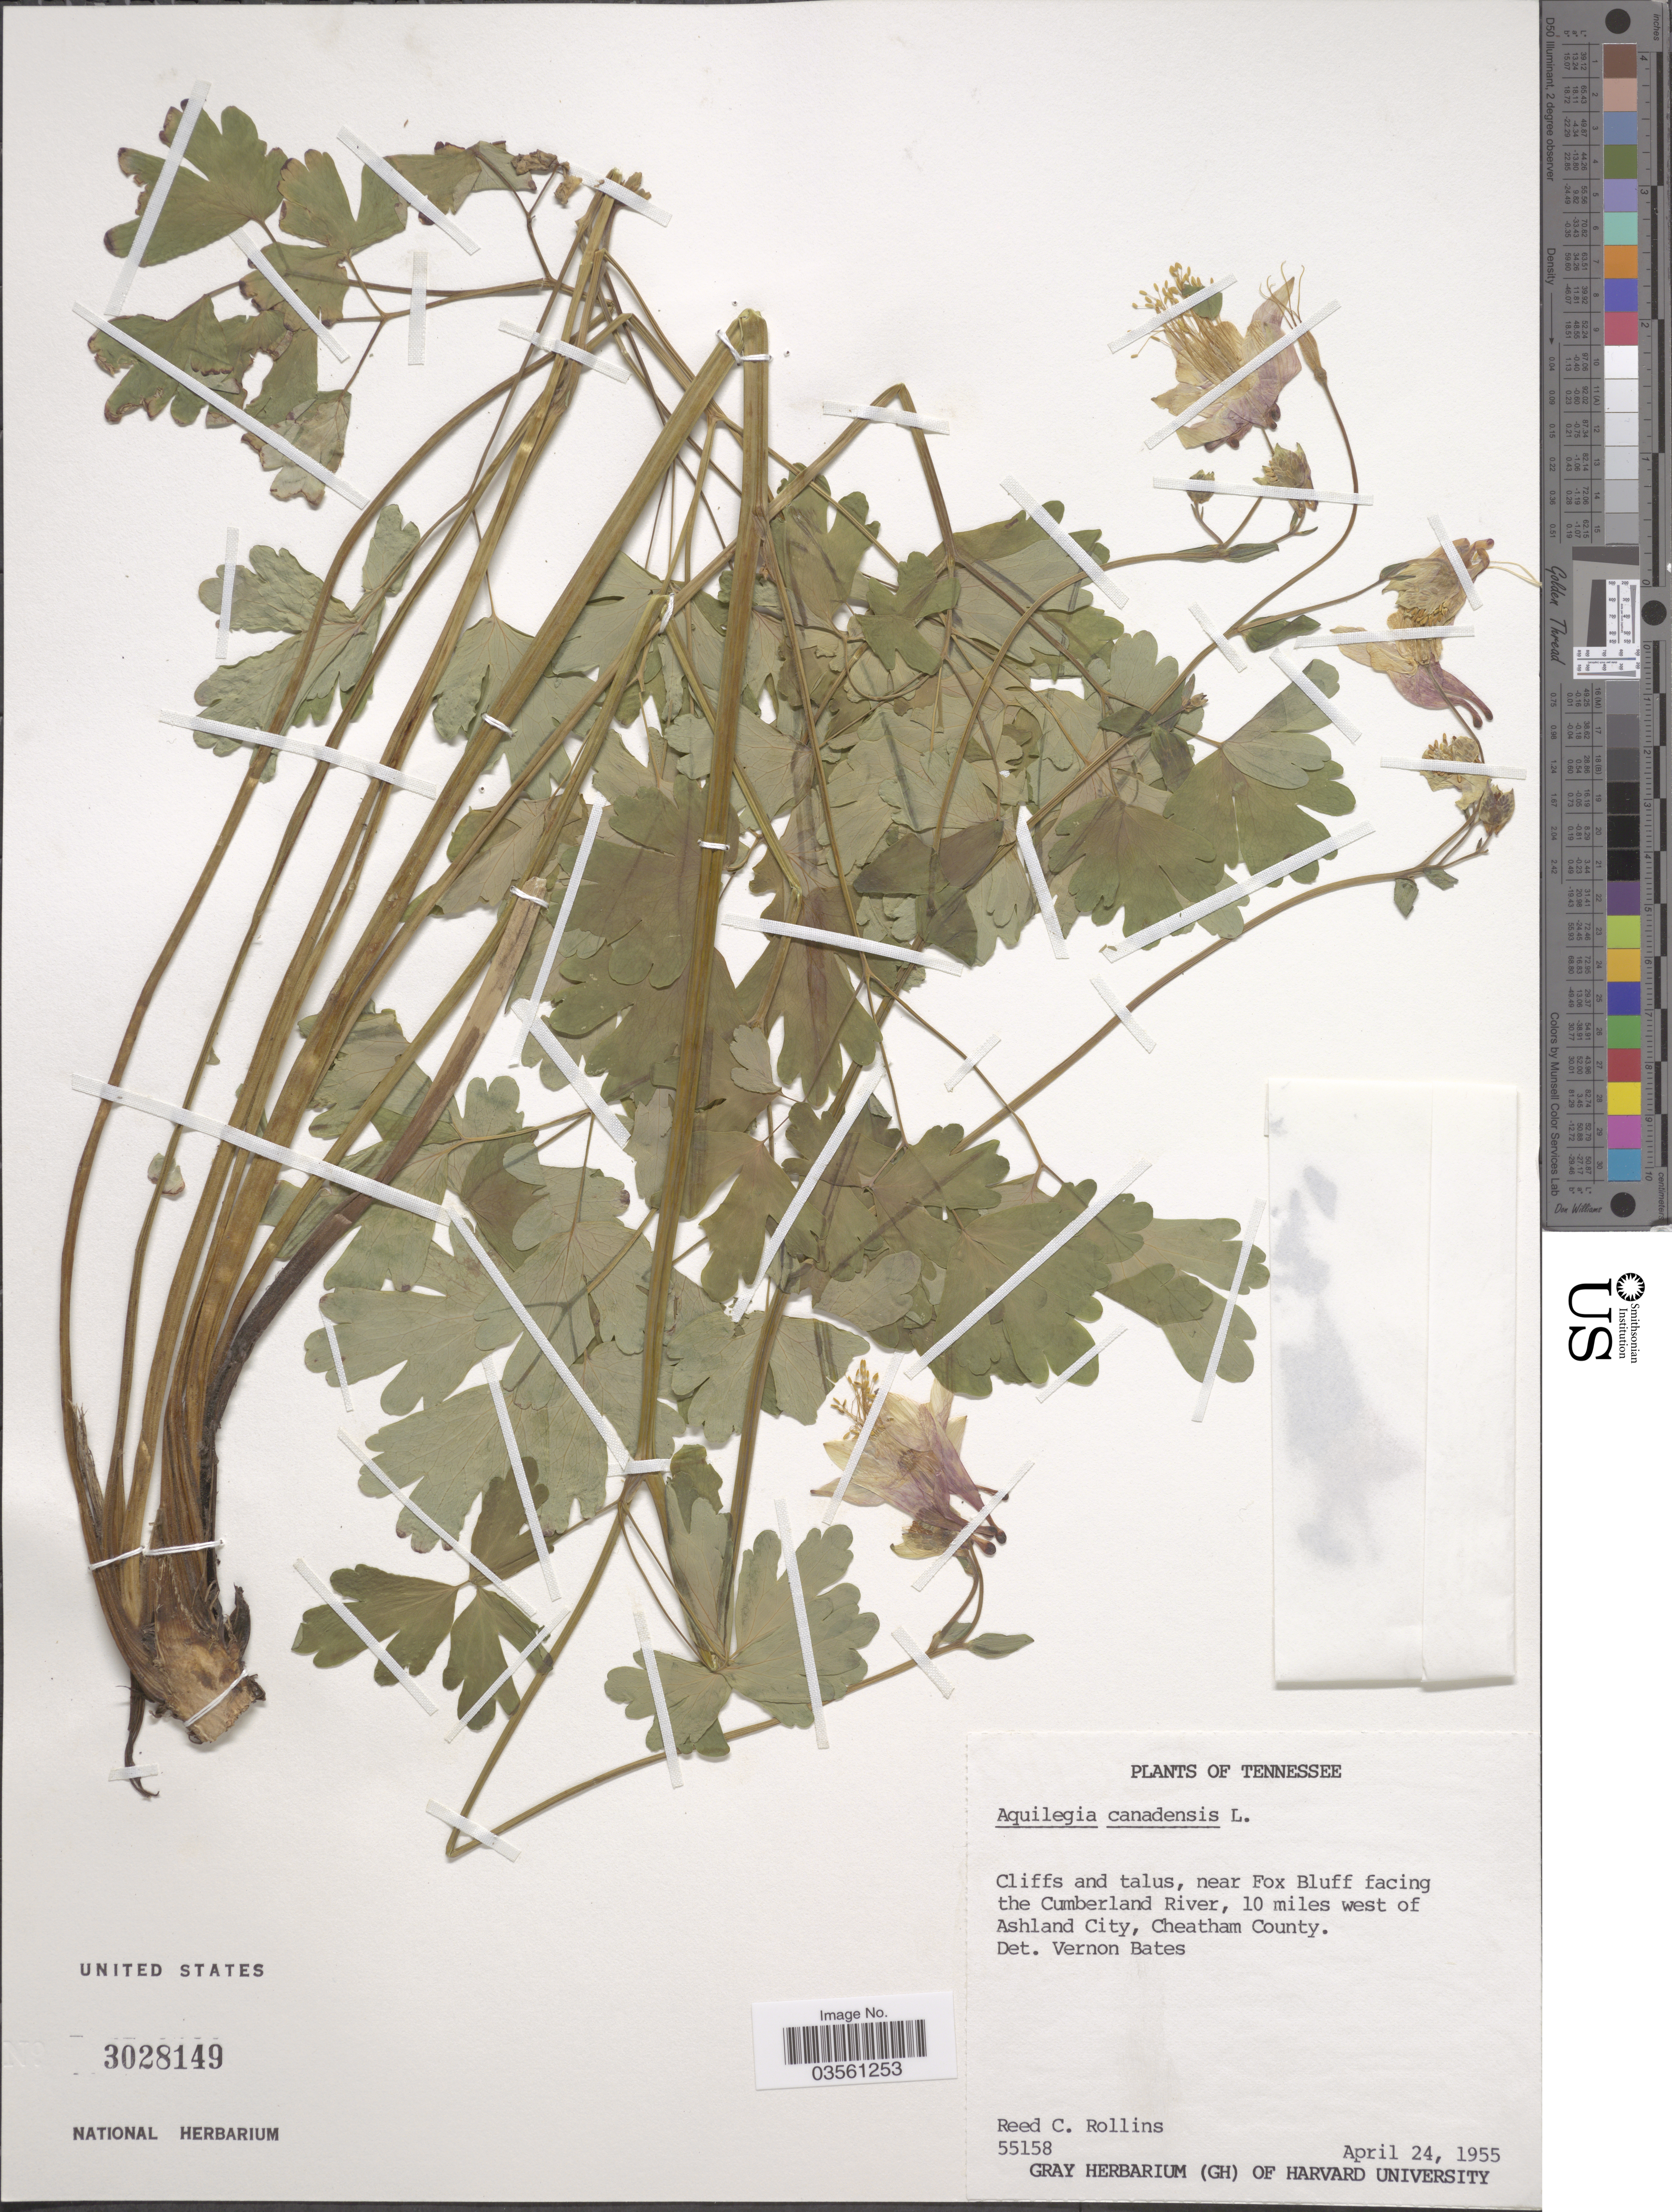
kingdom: Plantae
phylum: Tracheophyta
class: Magnoliopsida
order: Ranunculales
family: Ranunculaceae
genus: Aquilegia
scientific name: Aquilegia canadensis var. coccinea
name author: (Small) Munz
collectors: R. C. Rollins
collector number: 55158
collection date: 1955-04-24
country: United States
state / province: Tennessee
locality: Near Fox Bluff facing the Cumberland River, 10 miles west of Ashland City, Cheatham County.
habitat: cliffs and talus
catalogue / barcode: US 3028149